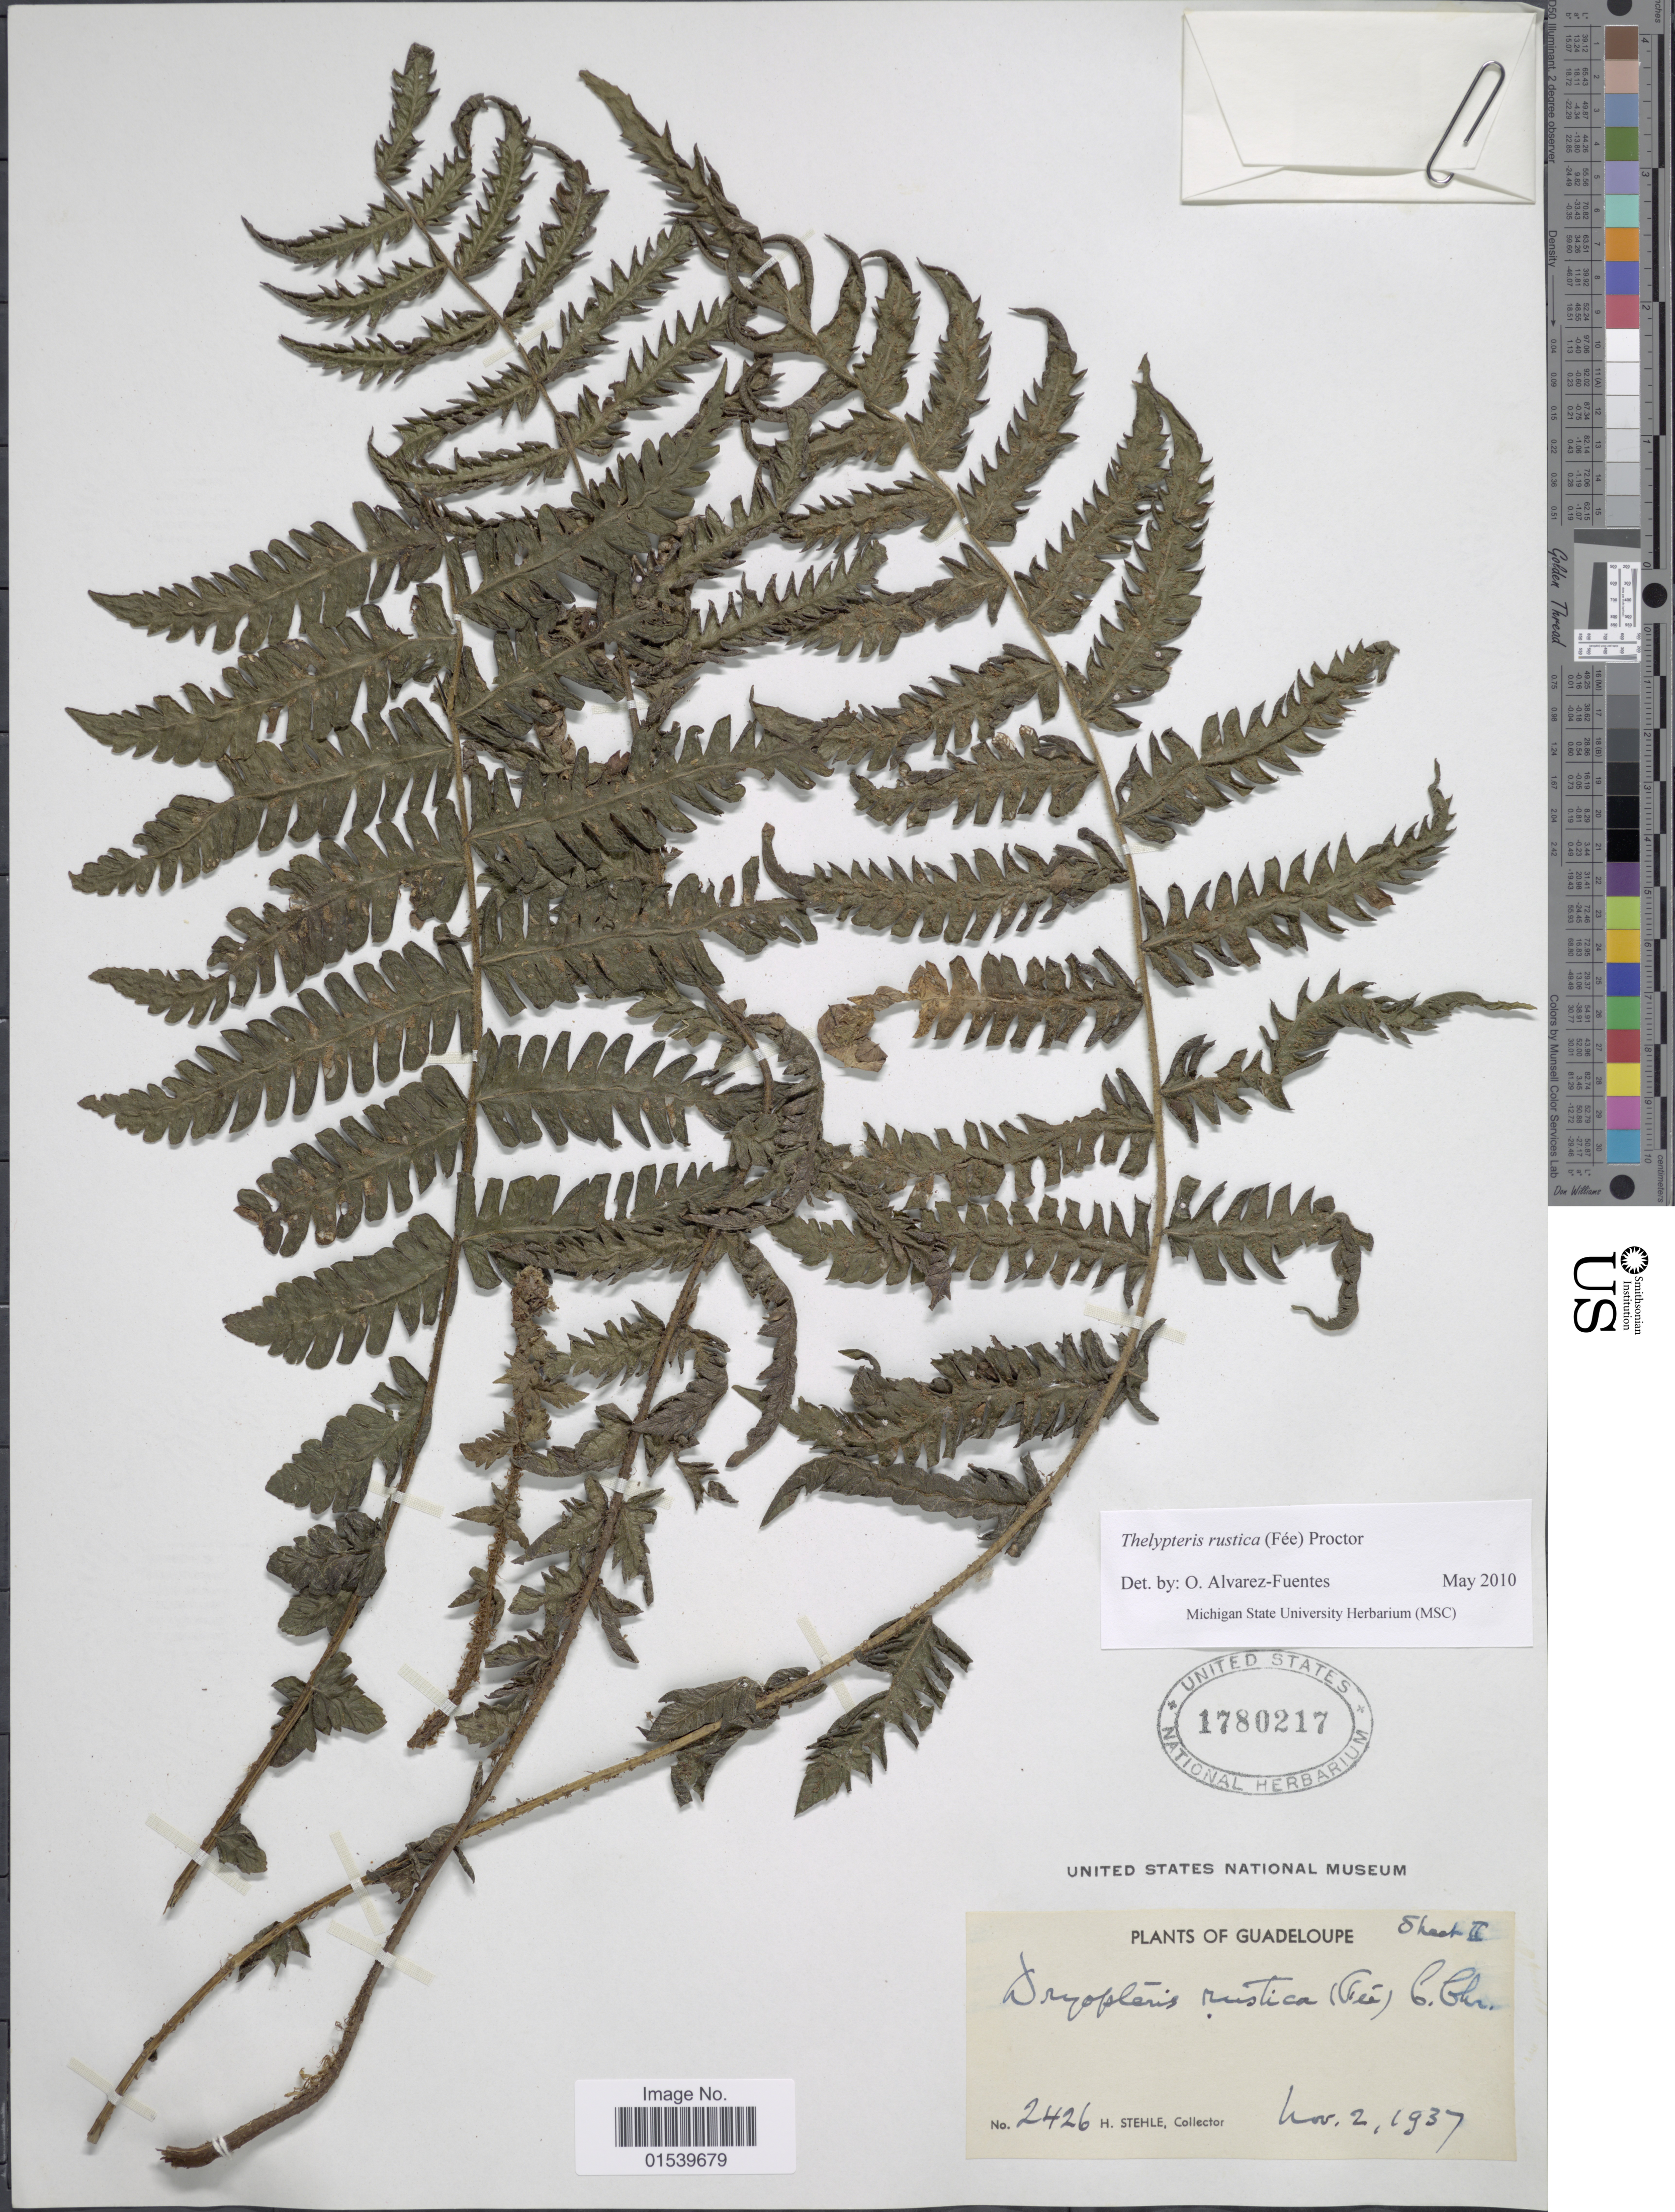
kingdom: Plantae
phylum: Tracheophyta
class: Polypodiopsida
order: Polypodiales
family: Thelypteridaceae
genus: Amauropelta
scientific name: Amauropelta rustica (Fée) comb. nov., ined 2015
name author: (Fée)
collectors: H. Stehlé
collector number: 2426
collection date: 1937-11-02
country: Guadeloupe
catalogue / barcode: US 1780217